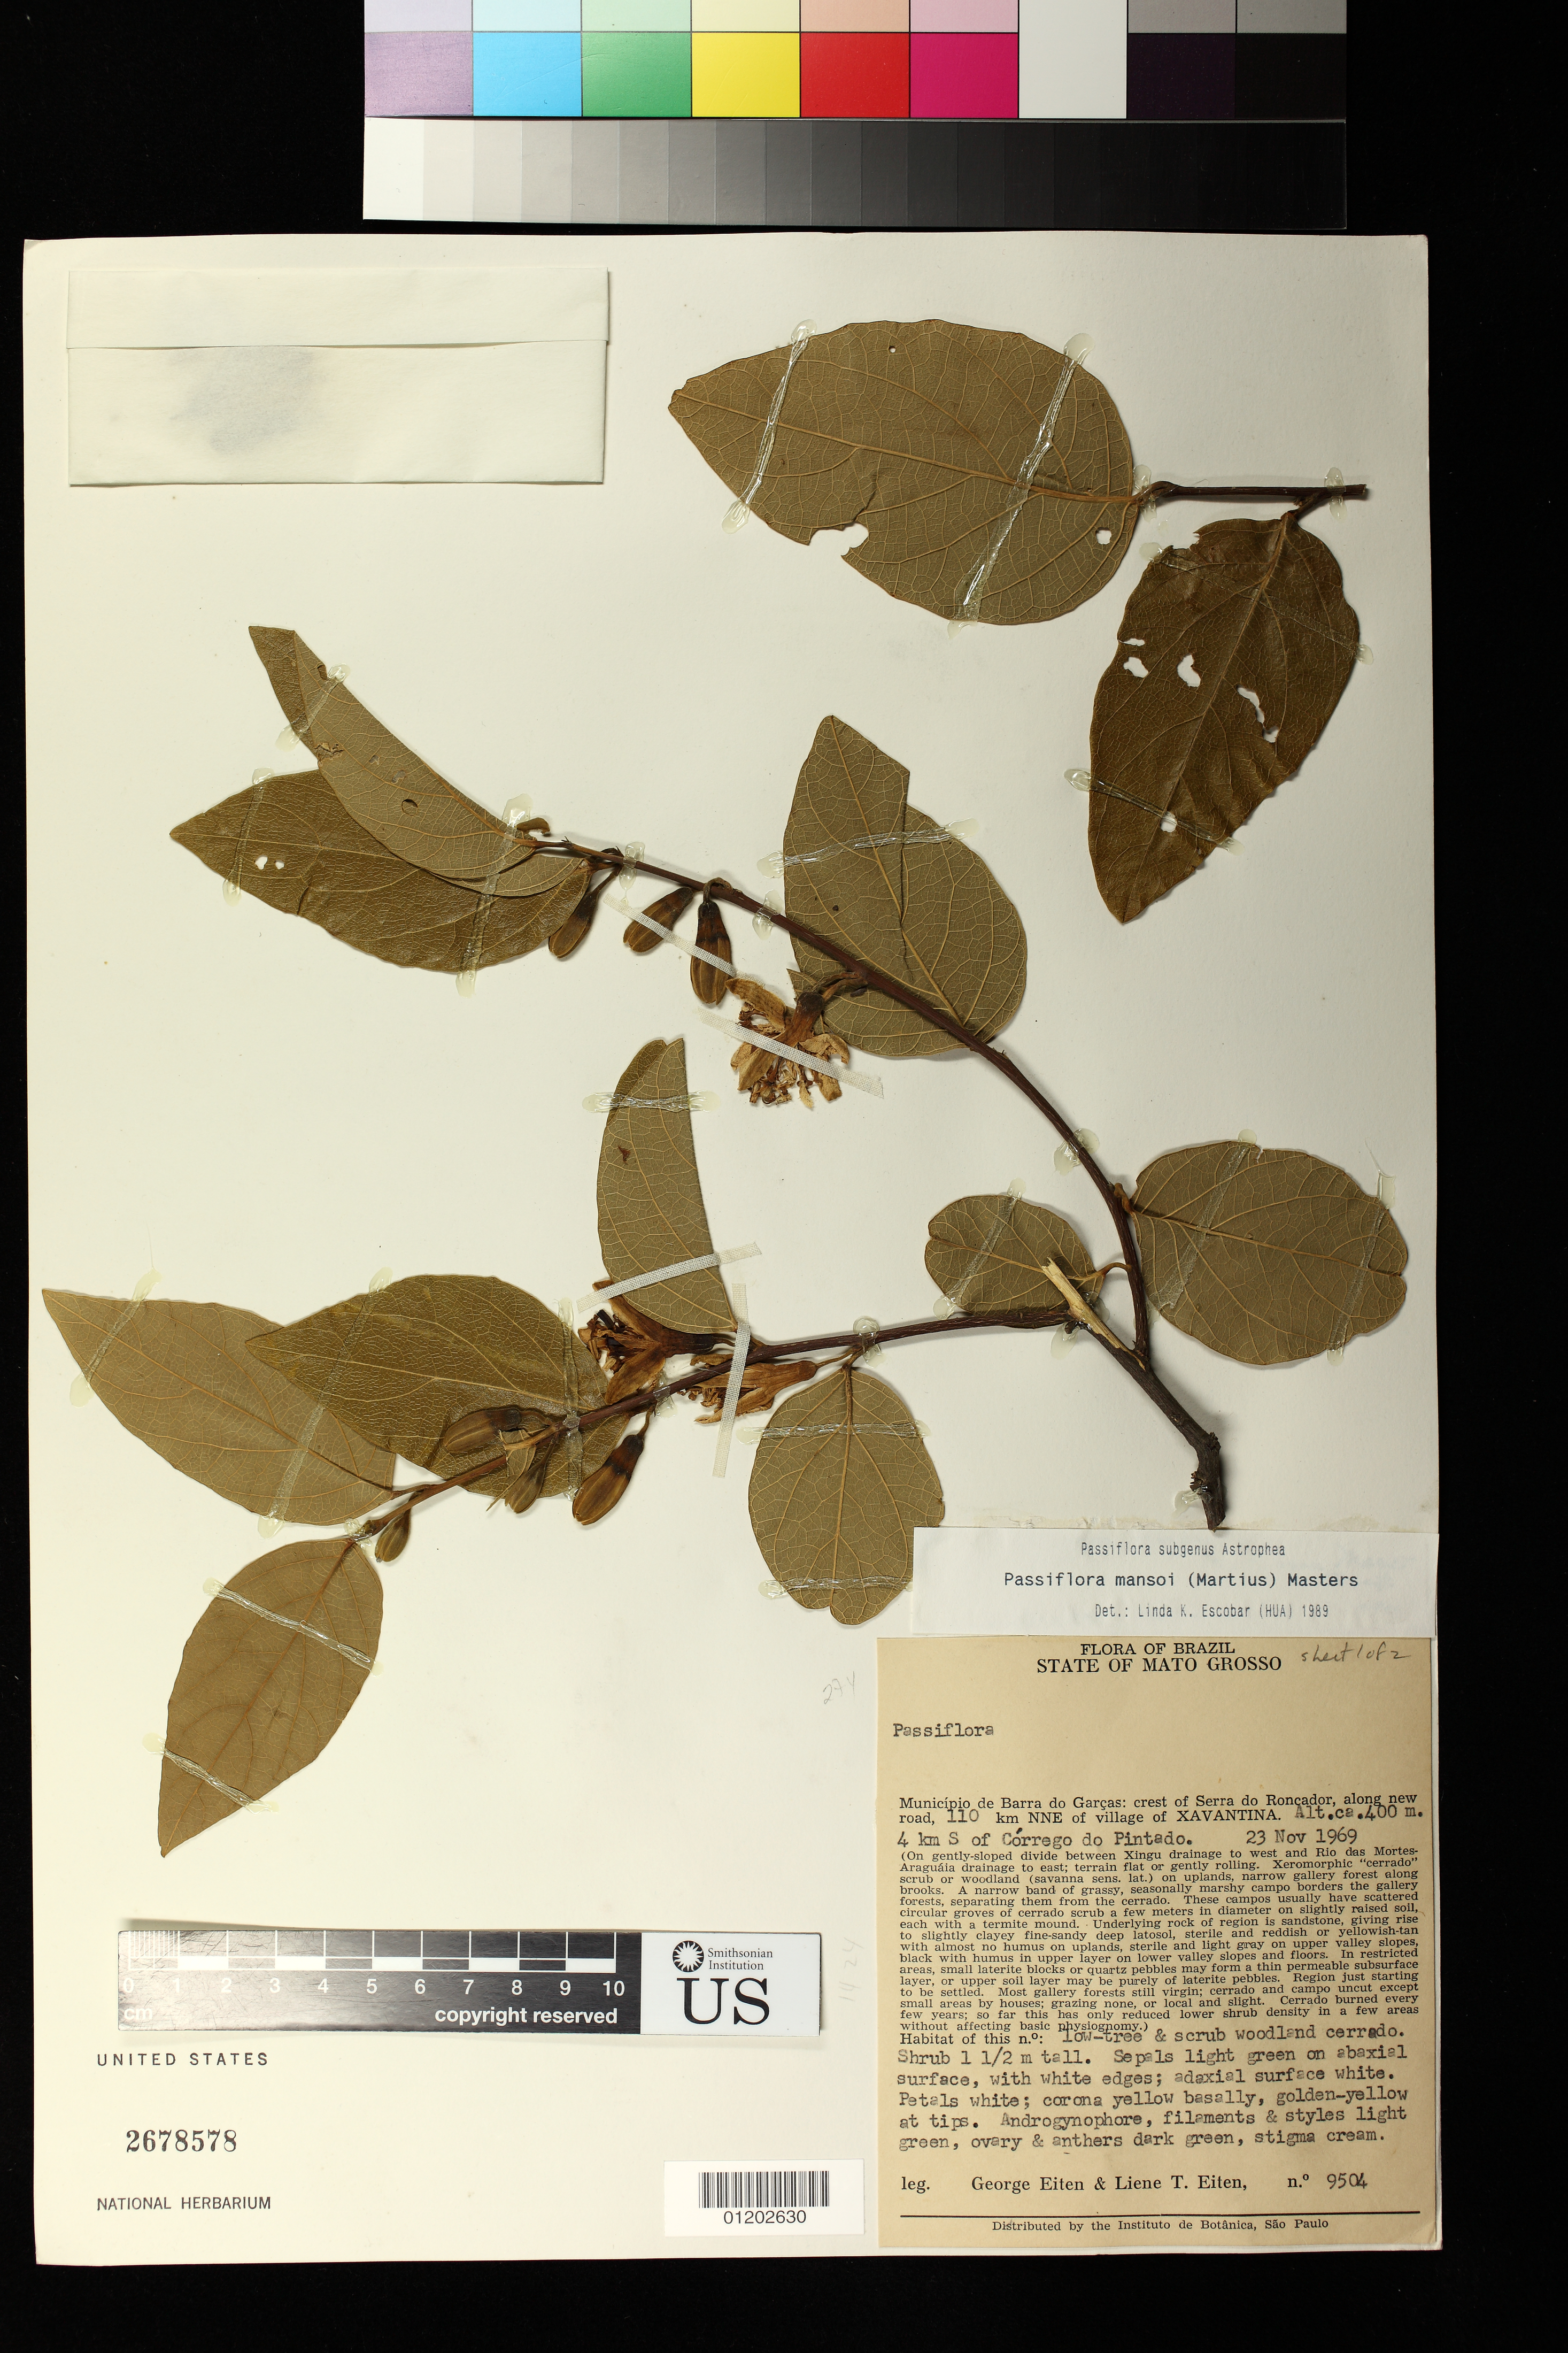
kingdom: Plantae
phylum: Tracheophyta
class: Magnoliopsida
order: Malpighiales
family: Passifloraceae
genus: Passiflora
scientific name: Passiflora mansoi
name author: (Mart.) Mast.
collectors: G. Eiten & L. T. Eiten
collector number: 9504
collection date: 1969-11-23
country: Brazil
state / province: Mato Grosso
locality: crest of Serra do Roncador, along new road 110 km NNE of village of XAVANTINA. 4 km S of Corrego do Pintado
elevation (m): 400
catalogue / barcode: US 2678578